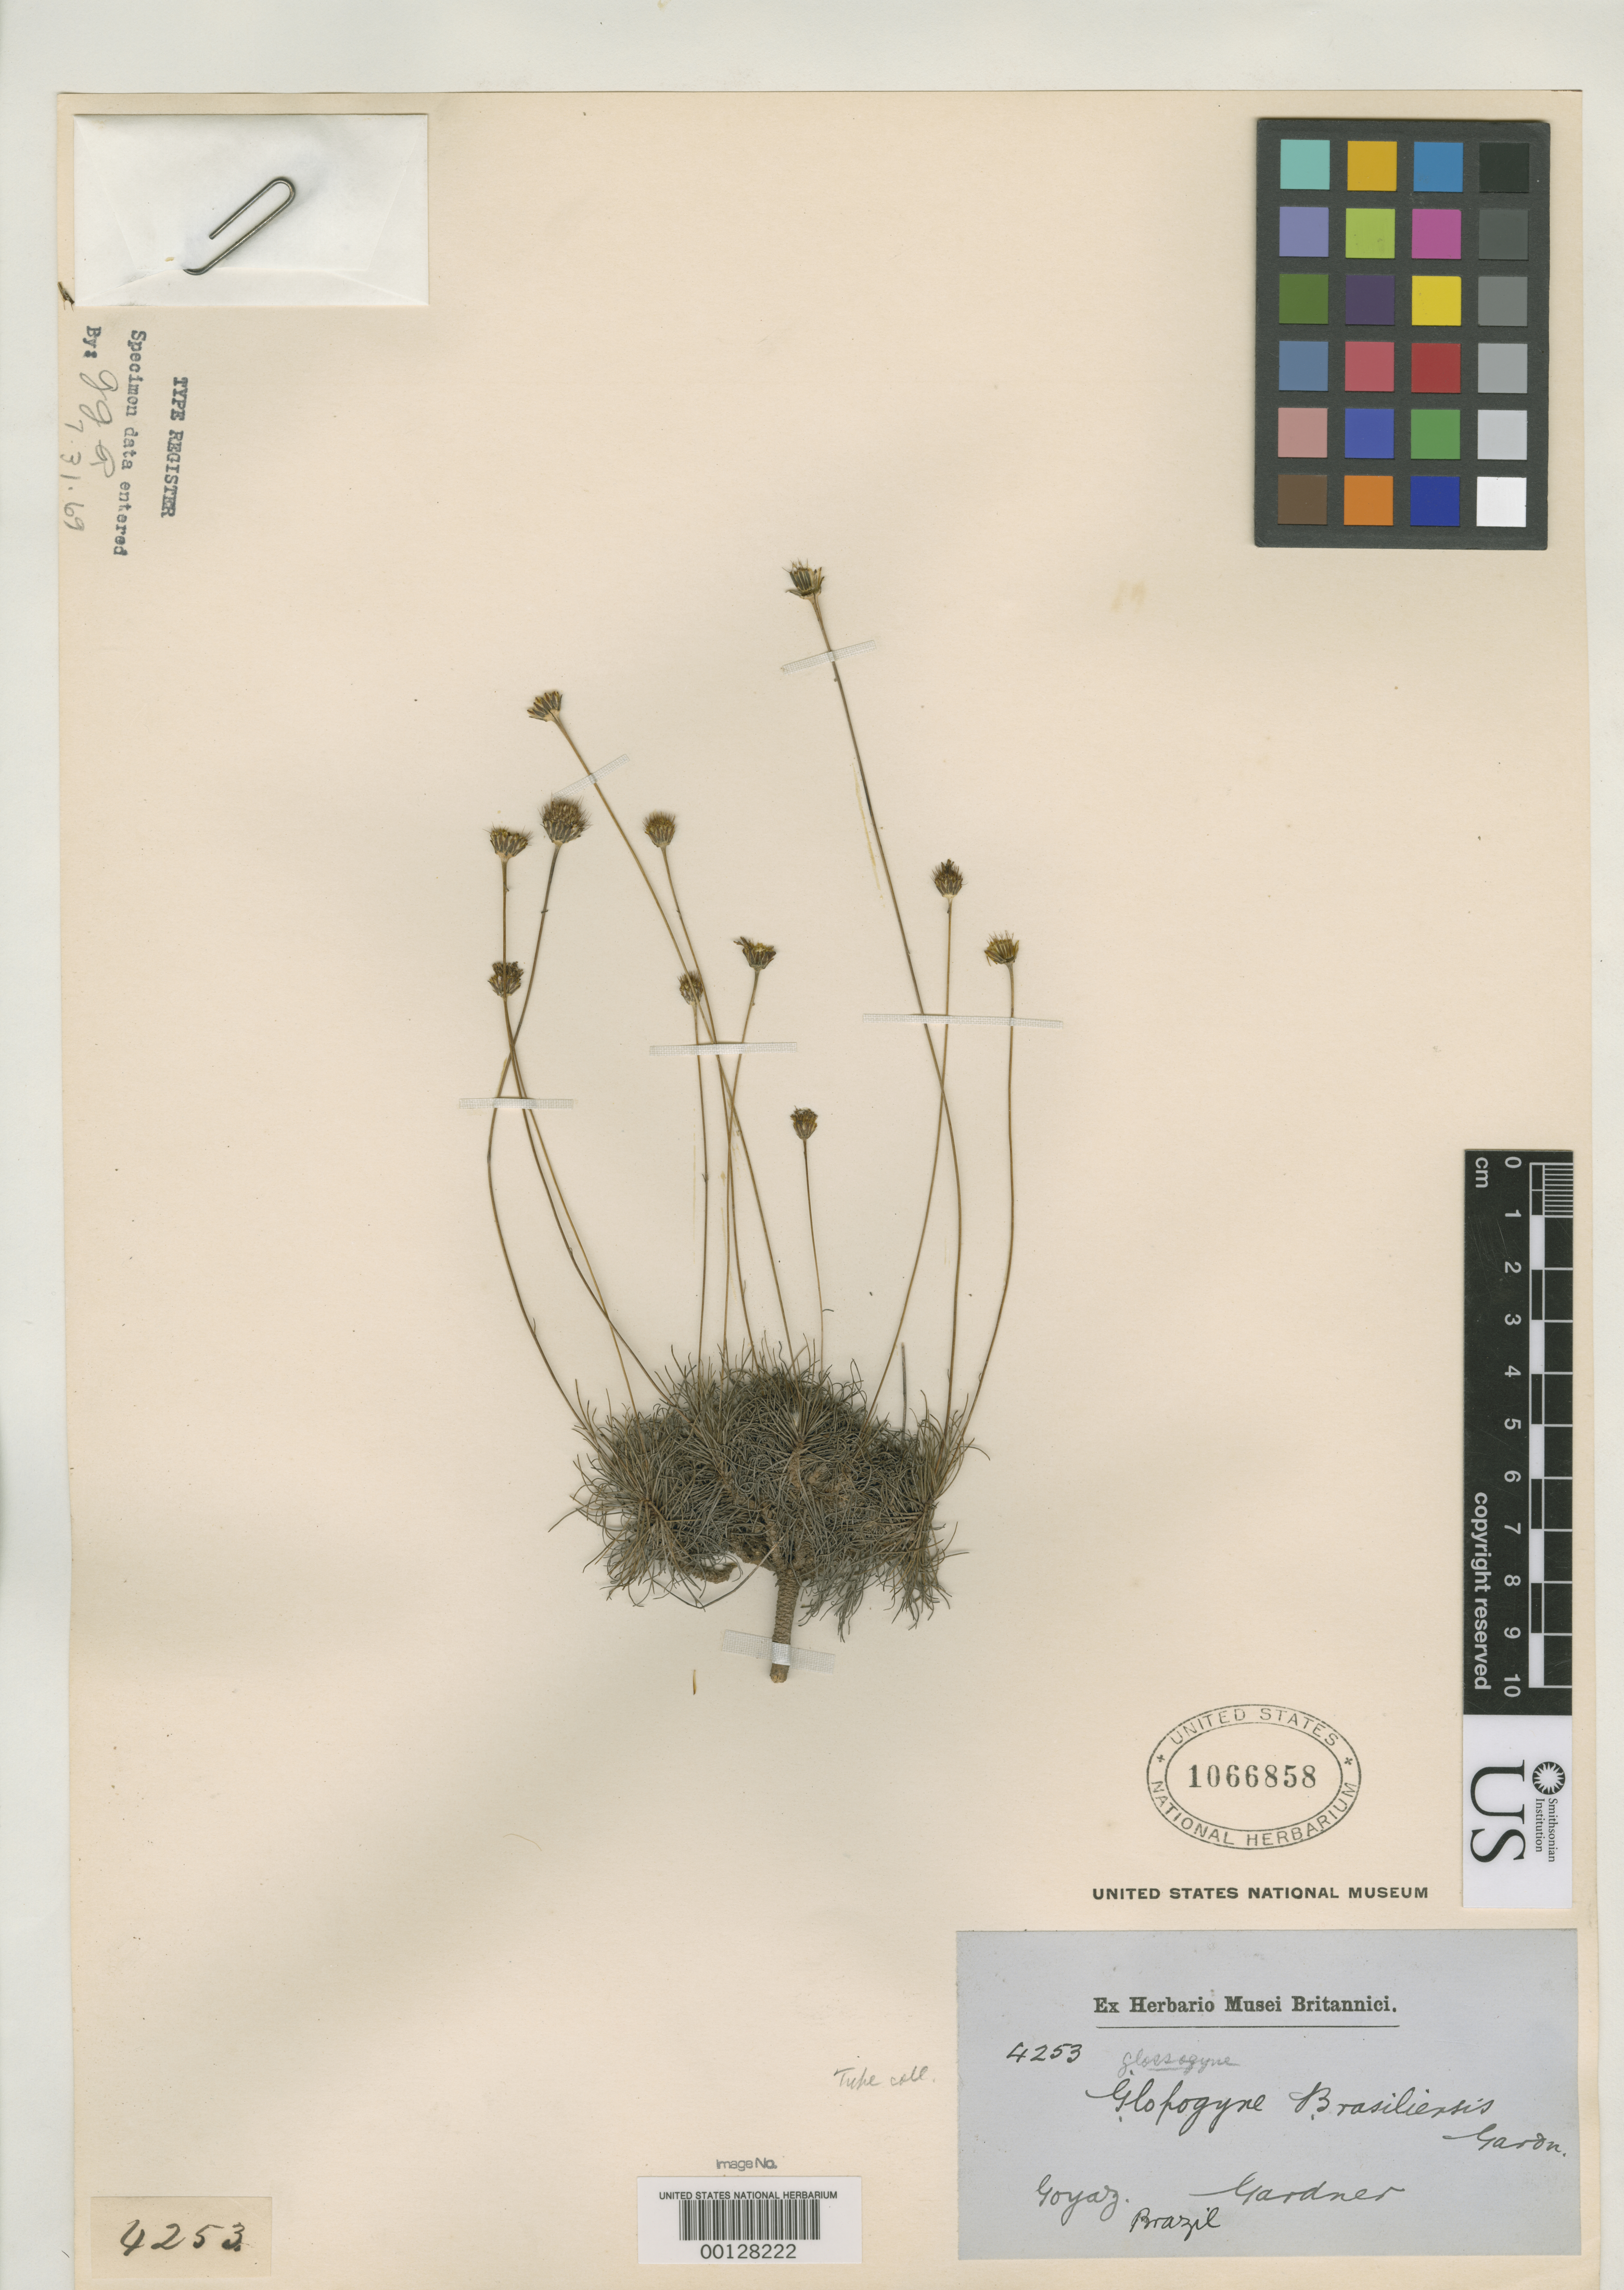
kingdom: Plantae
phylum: Tracheophyta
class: Magnoliopsida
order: Asterales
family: Asteraceae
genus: Glossogyne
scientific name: Glossogyne brasiliensis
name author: Gardner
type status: Isotype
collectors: G. Gardner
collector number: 4253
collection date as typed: May 1840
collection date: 1840-05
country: Brazil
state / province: Goiás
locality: Nossa Senhora d'Abbadia.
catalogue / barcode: US 1066858